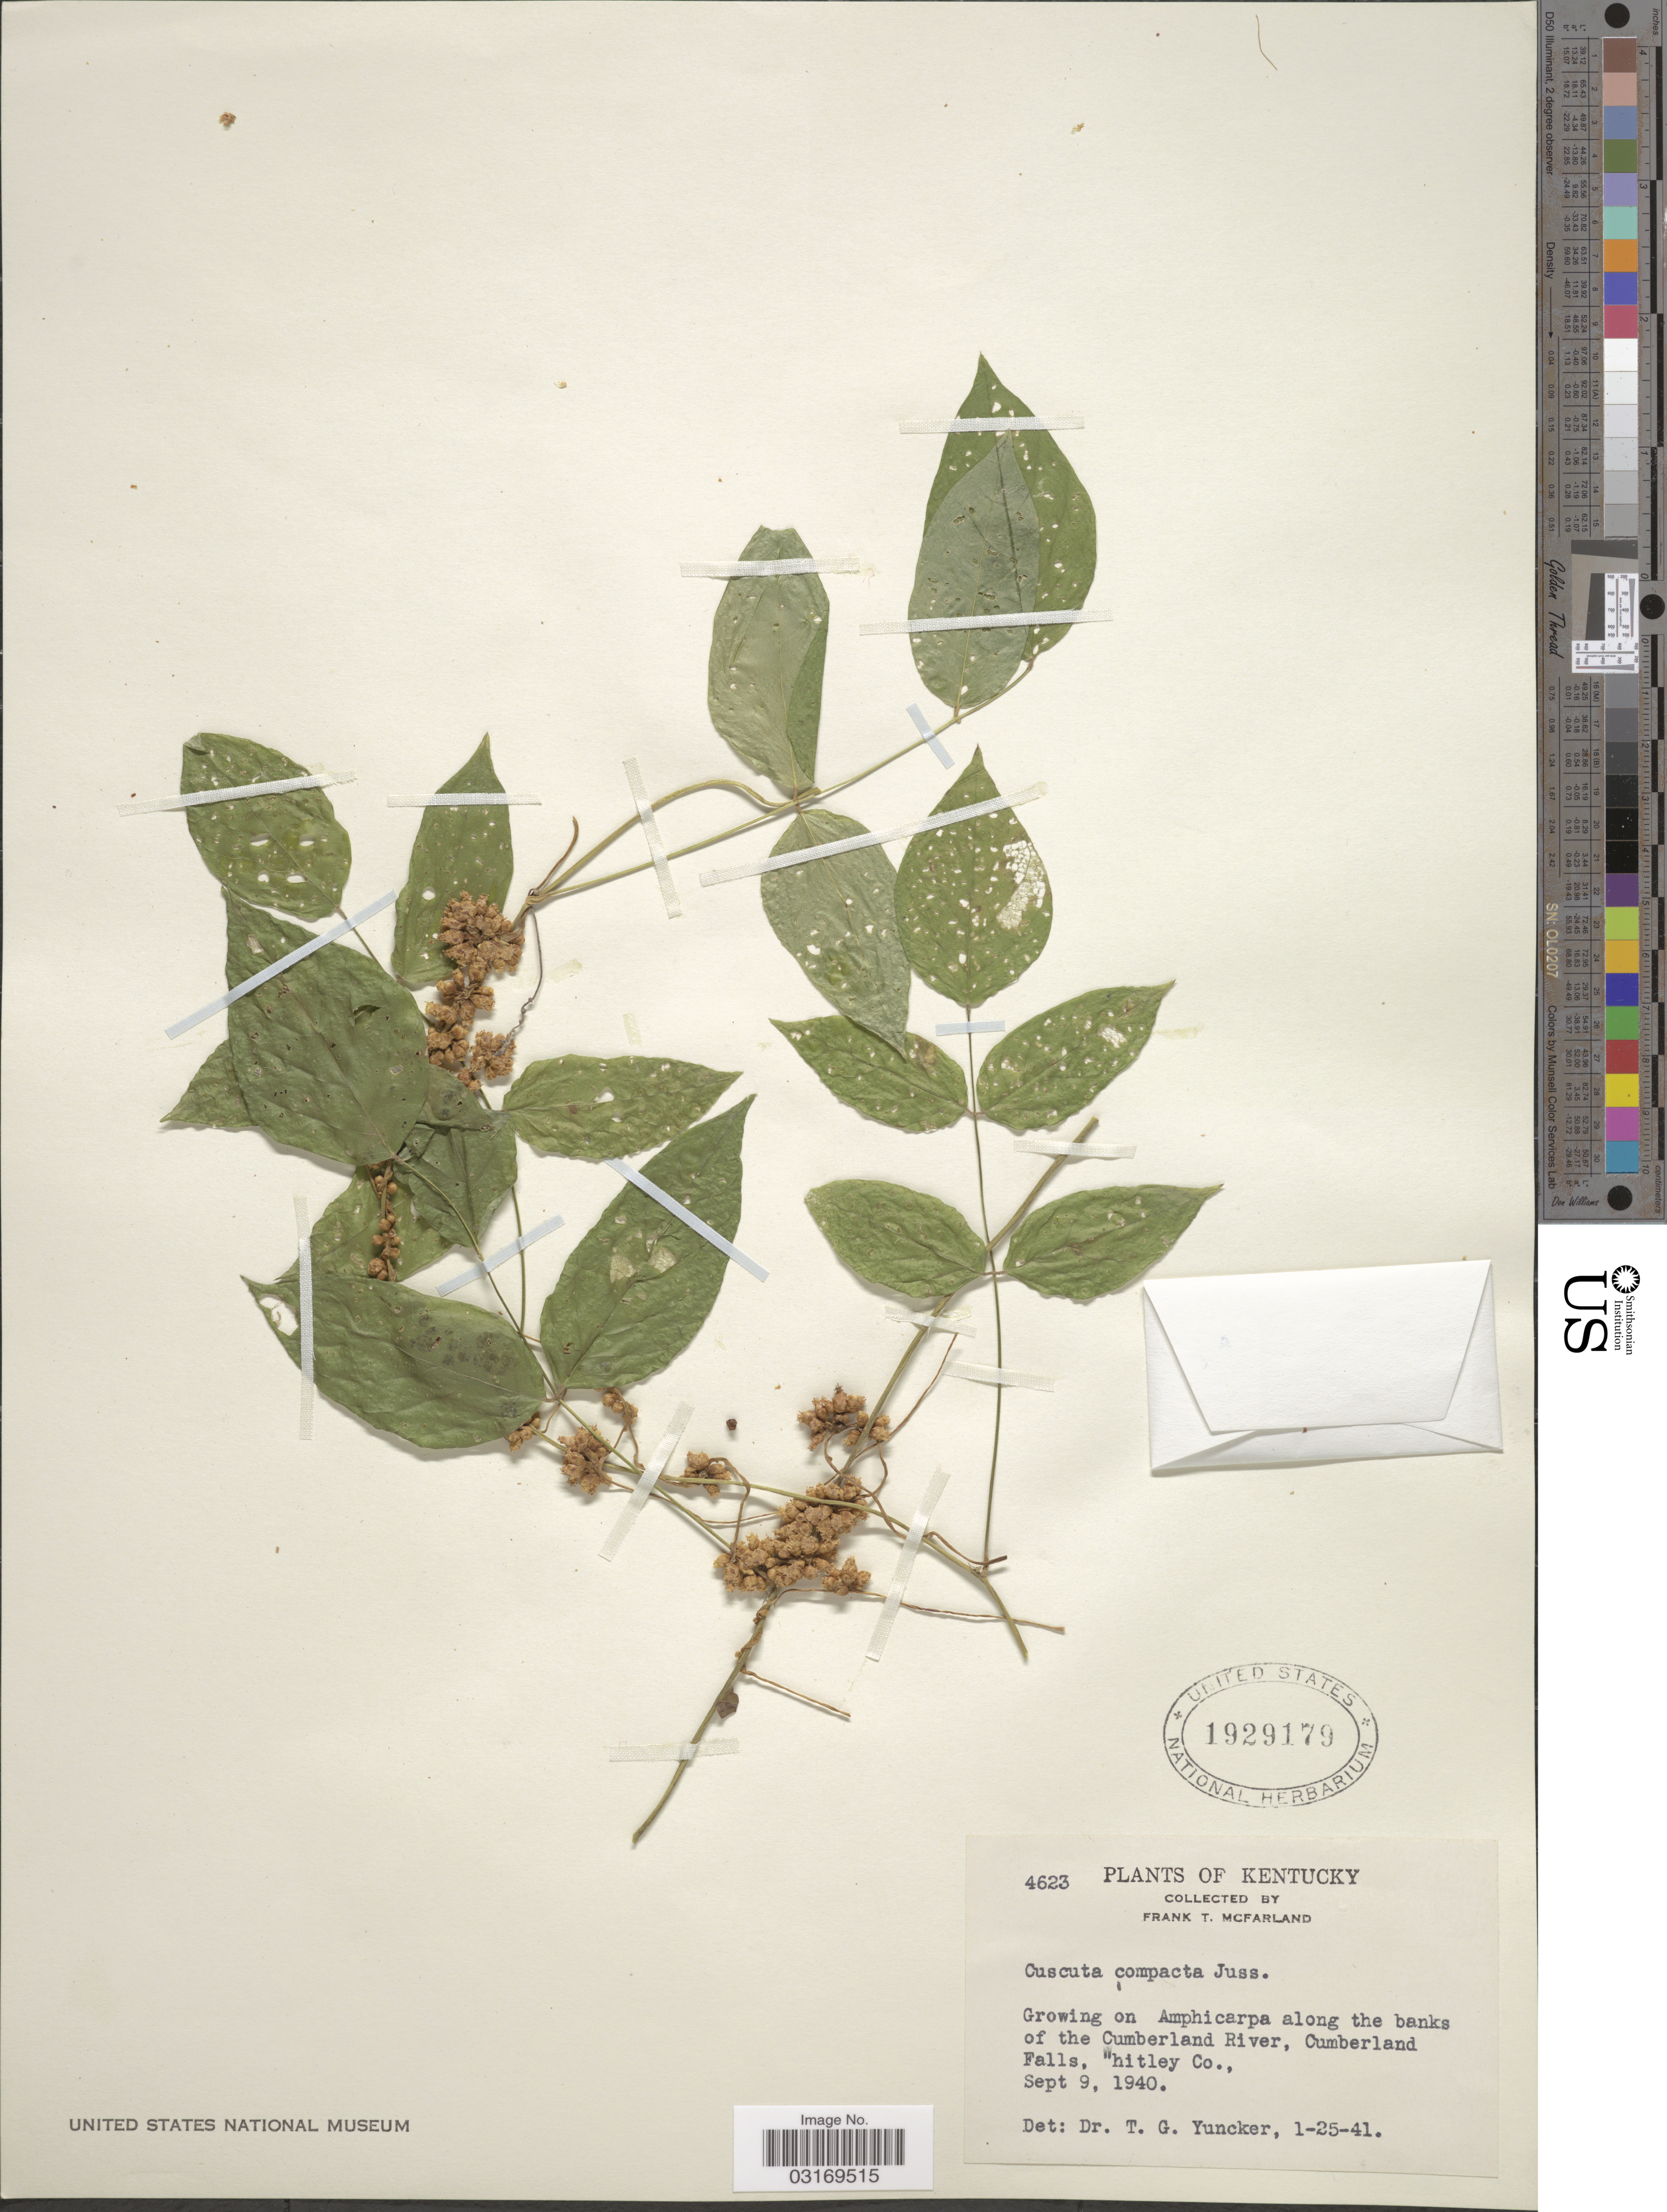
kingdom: Plantae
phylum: Tracheophyta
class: Magnoliopsida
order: Solanales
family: Convolvulaceae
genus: Cuscuta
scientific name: Cuscuta compacta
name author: Juss. ex Choisy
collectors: F. McFarland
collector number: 4623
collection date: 1940-09-09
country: United States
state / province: Kentucky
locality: Growing on Amphicarpa along the banks of the Cumberland River, Cumberland Falls, Whitley Co.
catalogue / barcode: US 1929179